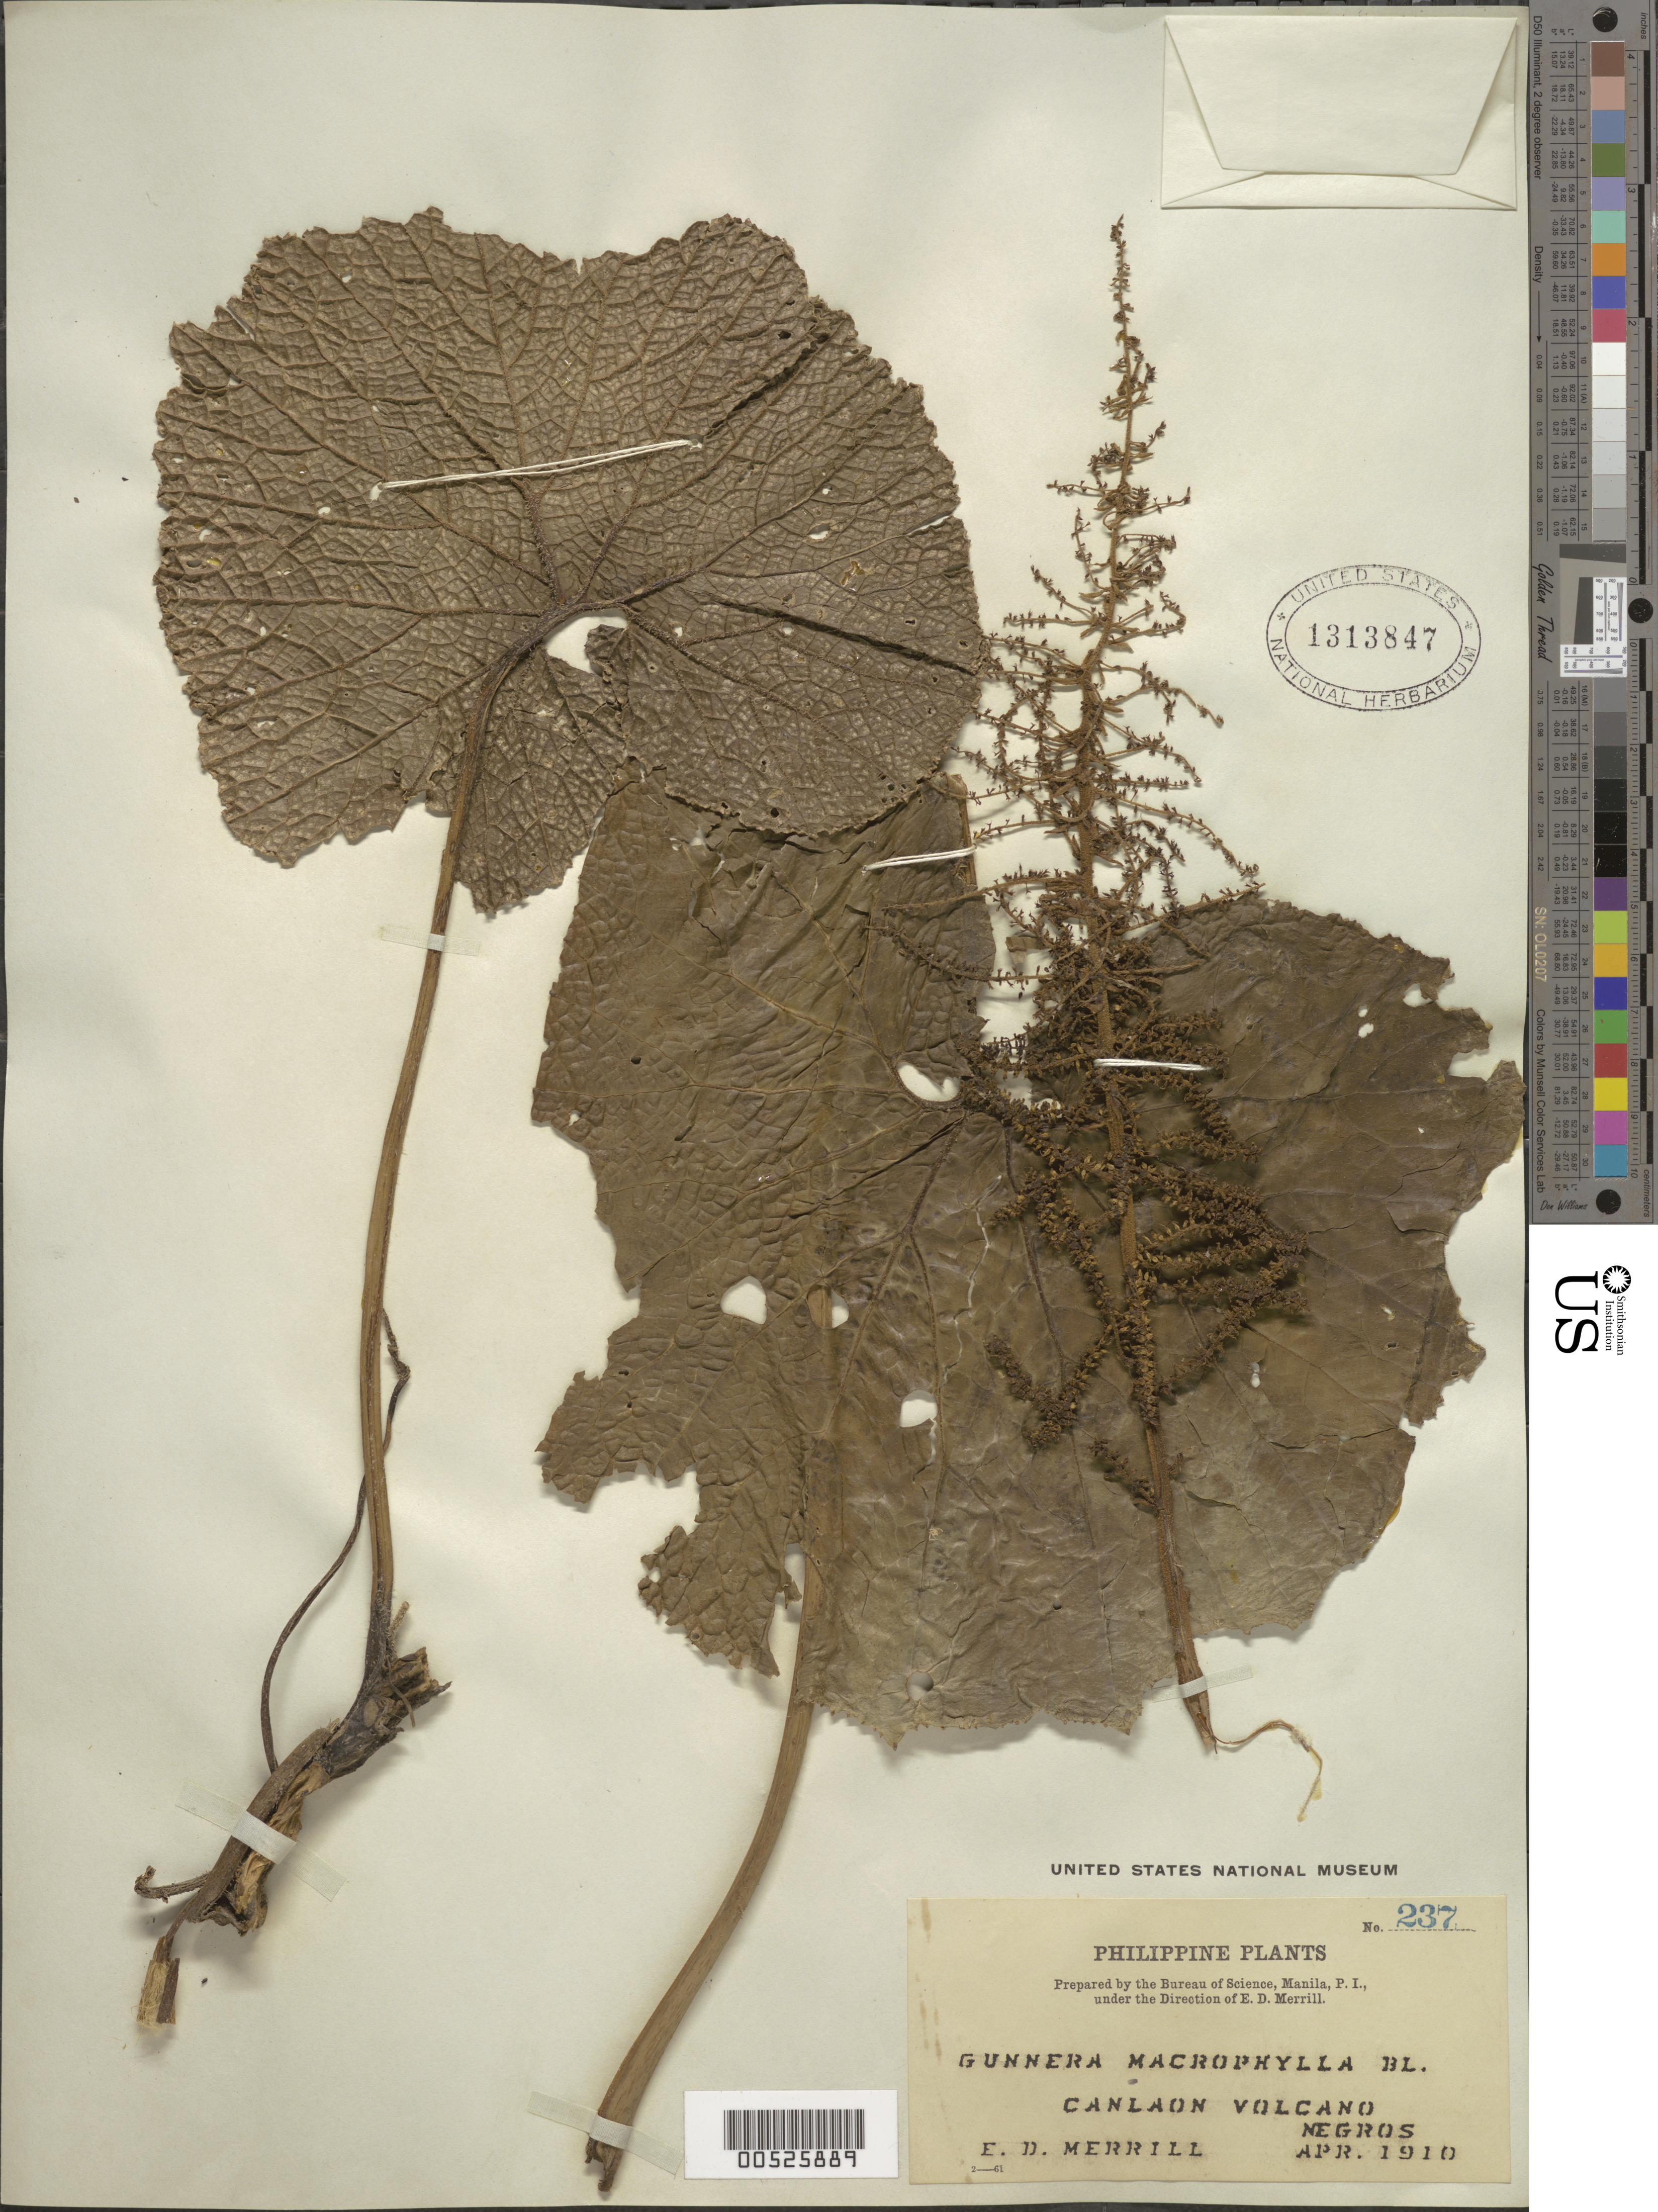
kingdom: Plantae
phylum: Tracheophyta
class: Magnoliopsida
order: Gunnerales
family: Gunneraceae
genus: Gunnera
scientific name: Gunnera macrophylla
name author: Blume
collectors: E. D. Merrill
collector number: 237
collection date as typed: Apr 1910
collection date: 1910-04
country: Philippines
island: Negros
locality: Canlaon Volcano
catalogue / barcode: US 1313847